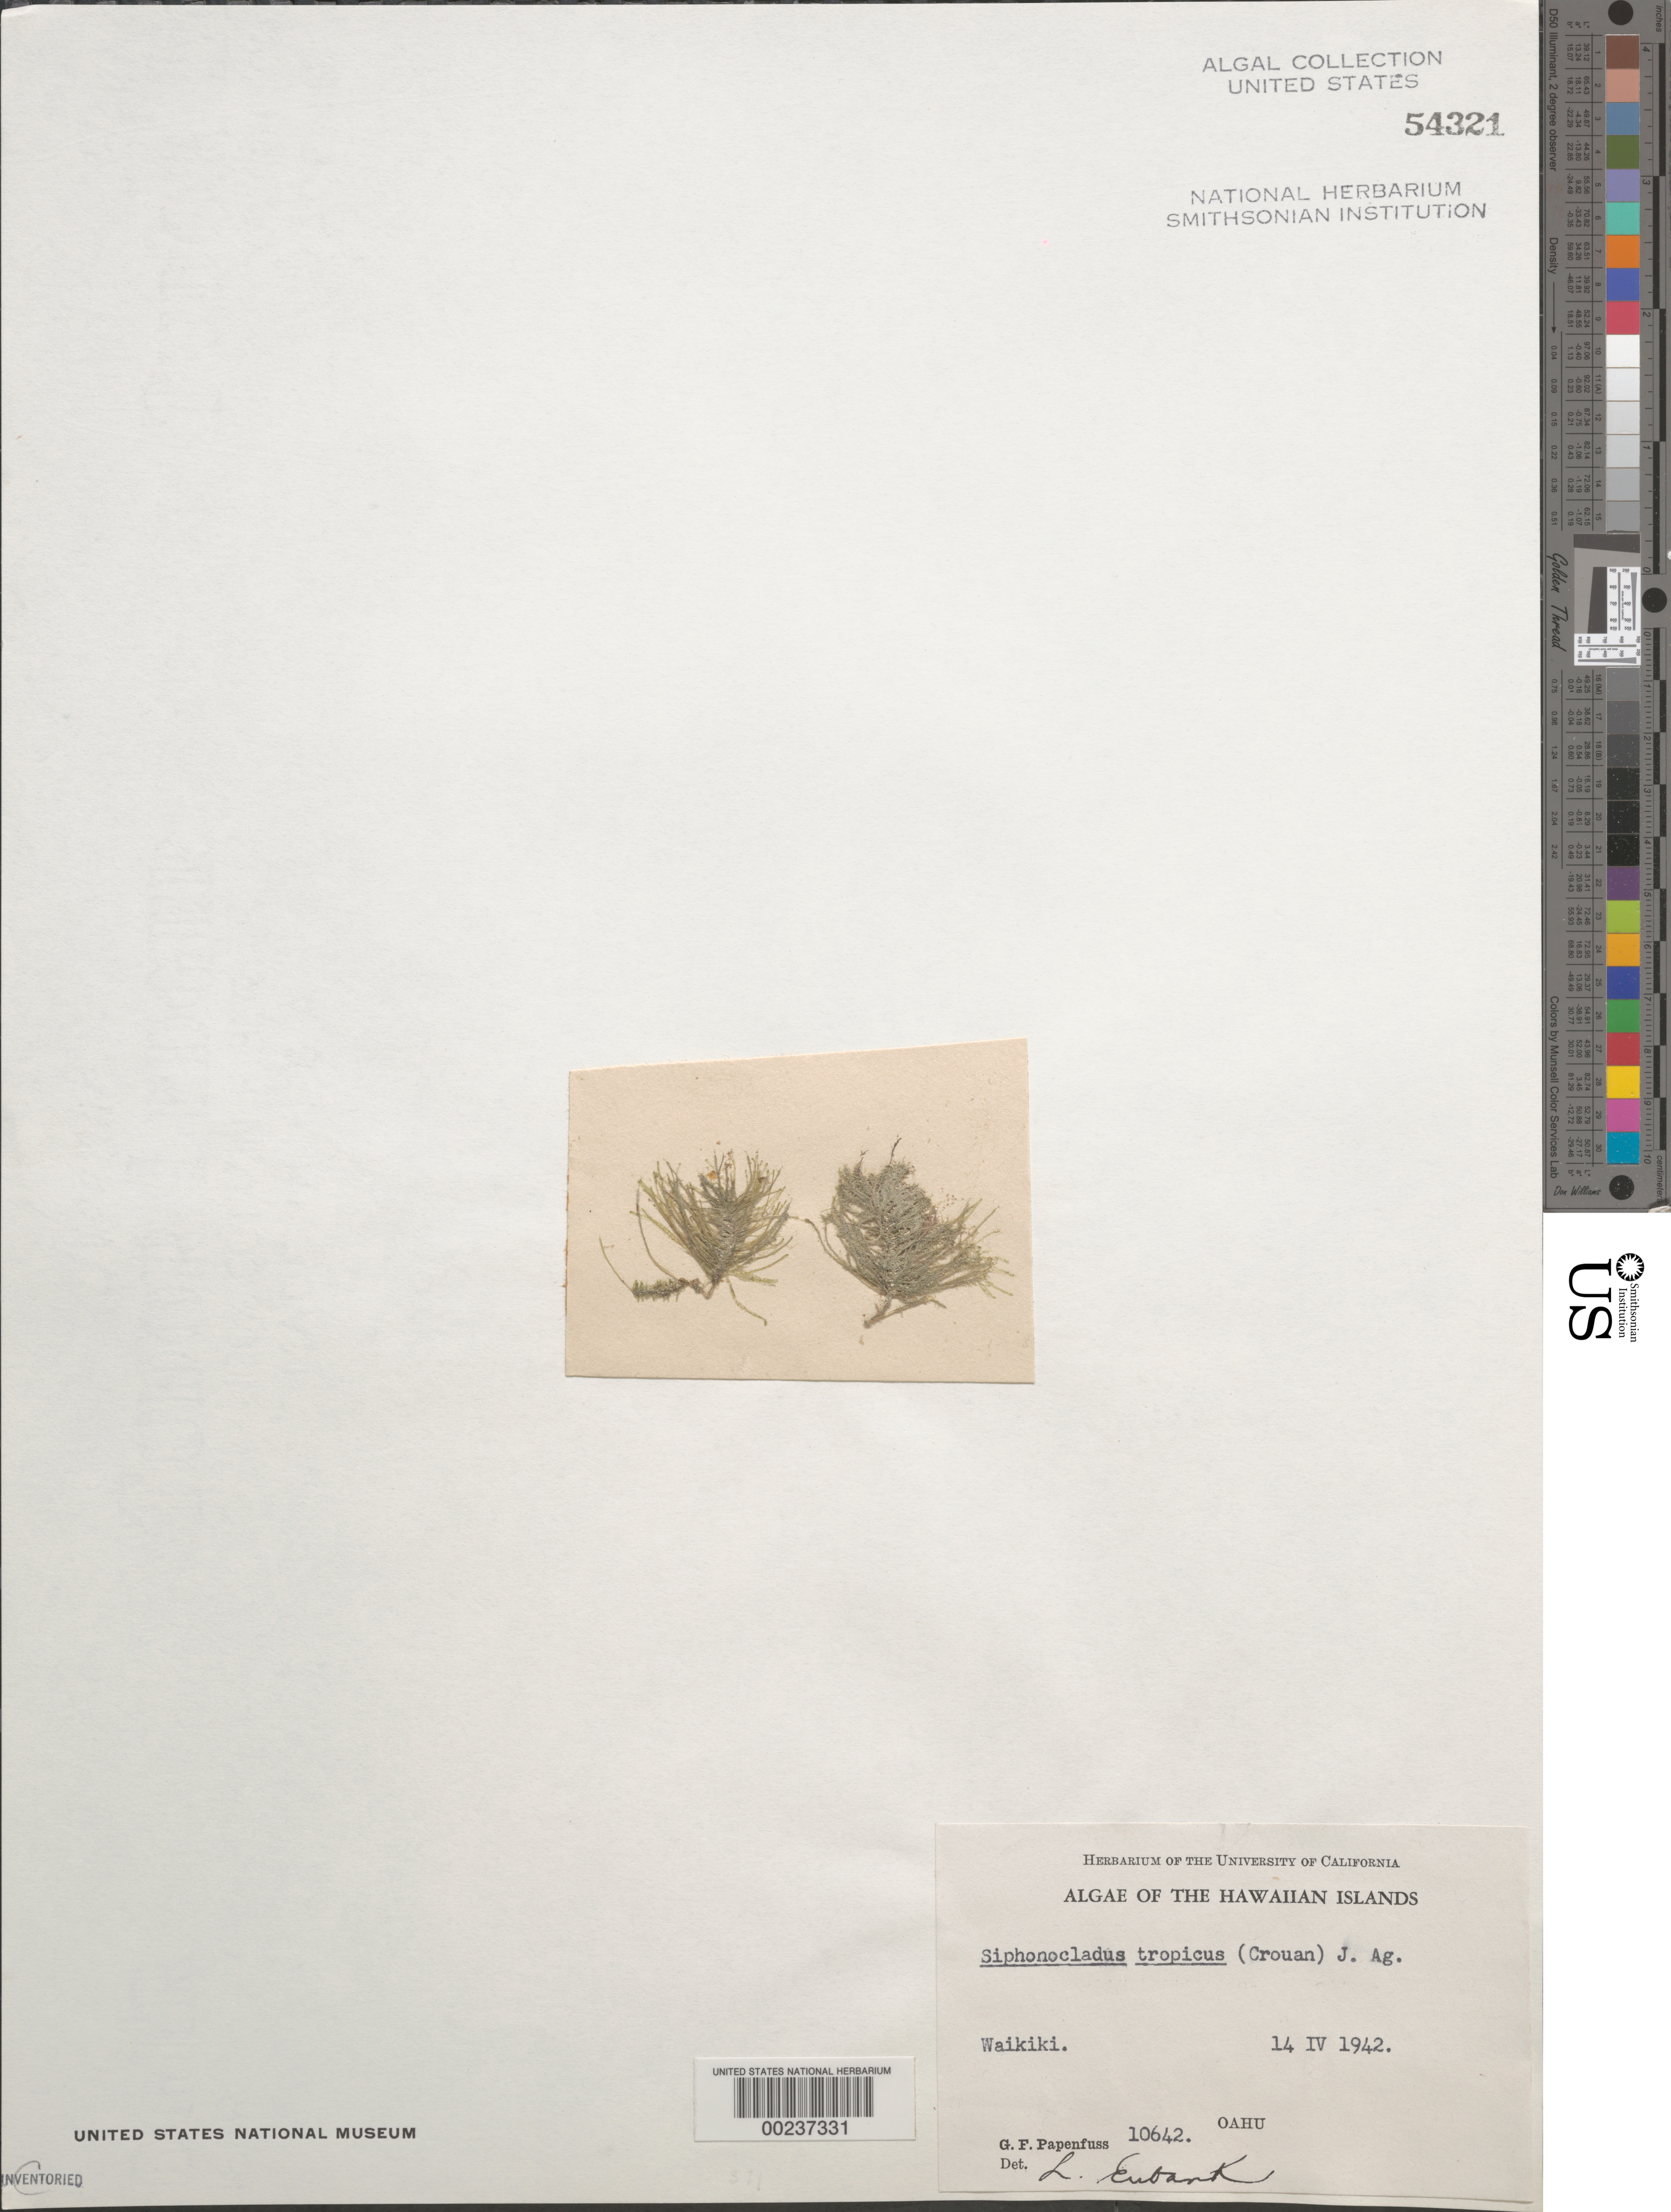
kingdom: Plantae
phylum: Chlorophyta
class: Ulvophyceae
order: Siphonocladales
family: Siphonocladaceae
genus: Siphonocladus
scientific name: Siphonocladus tropicus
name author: (P. Crouan & H. Crouan) J. Agardh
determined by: Eubank, L. L.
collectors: G. Papenfuss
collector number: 10642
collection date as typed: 14 Apr 1942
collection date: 1942-04-14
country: United States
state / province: Hawaii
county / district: Honolulu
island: Oahu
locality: Waikiki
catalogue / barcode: US 54321